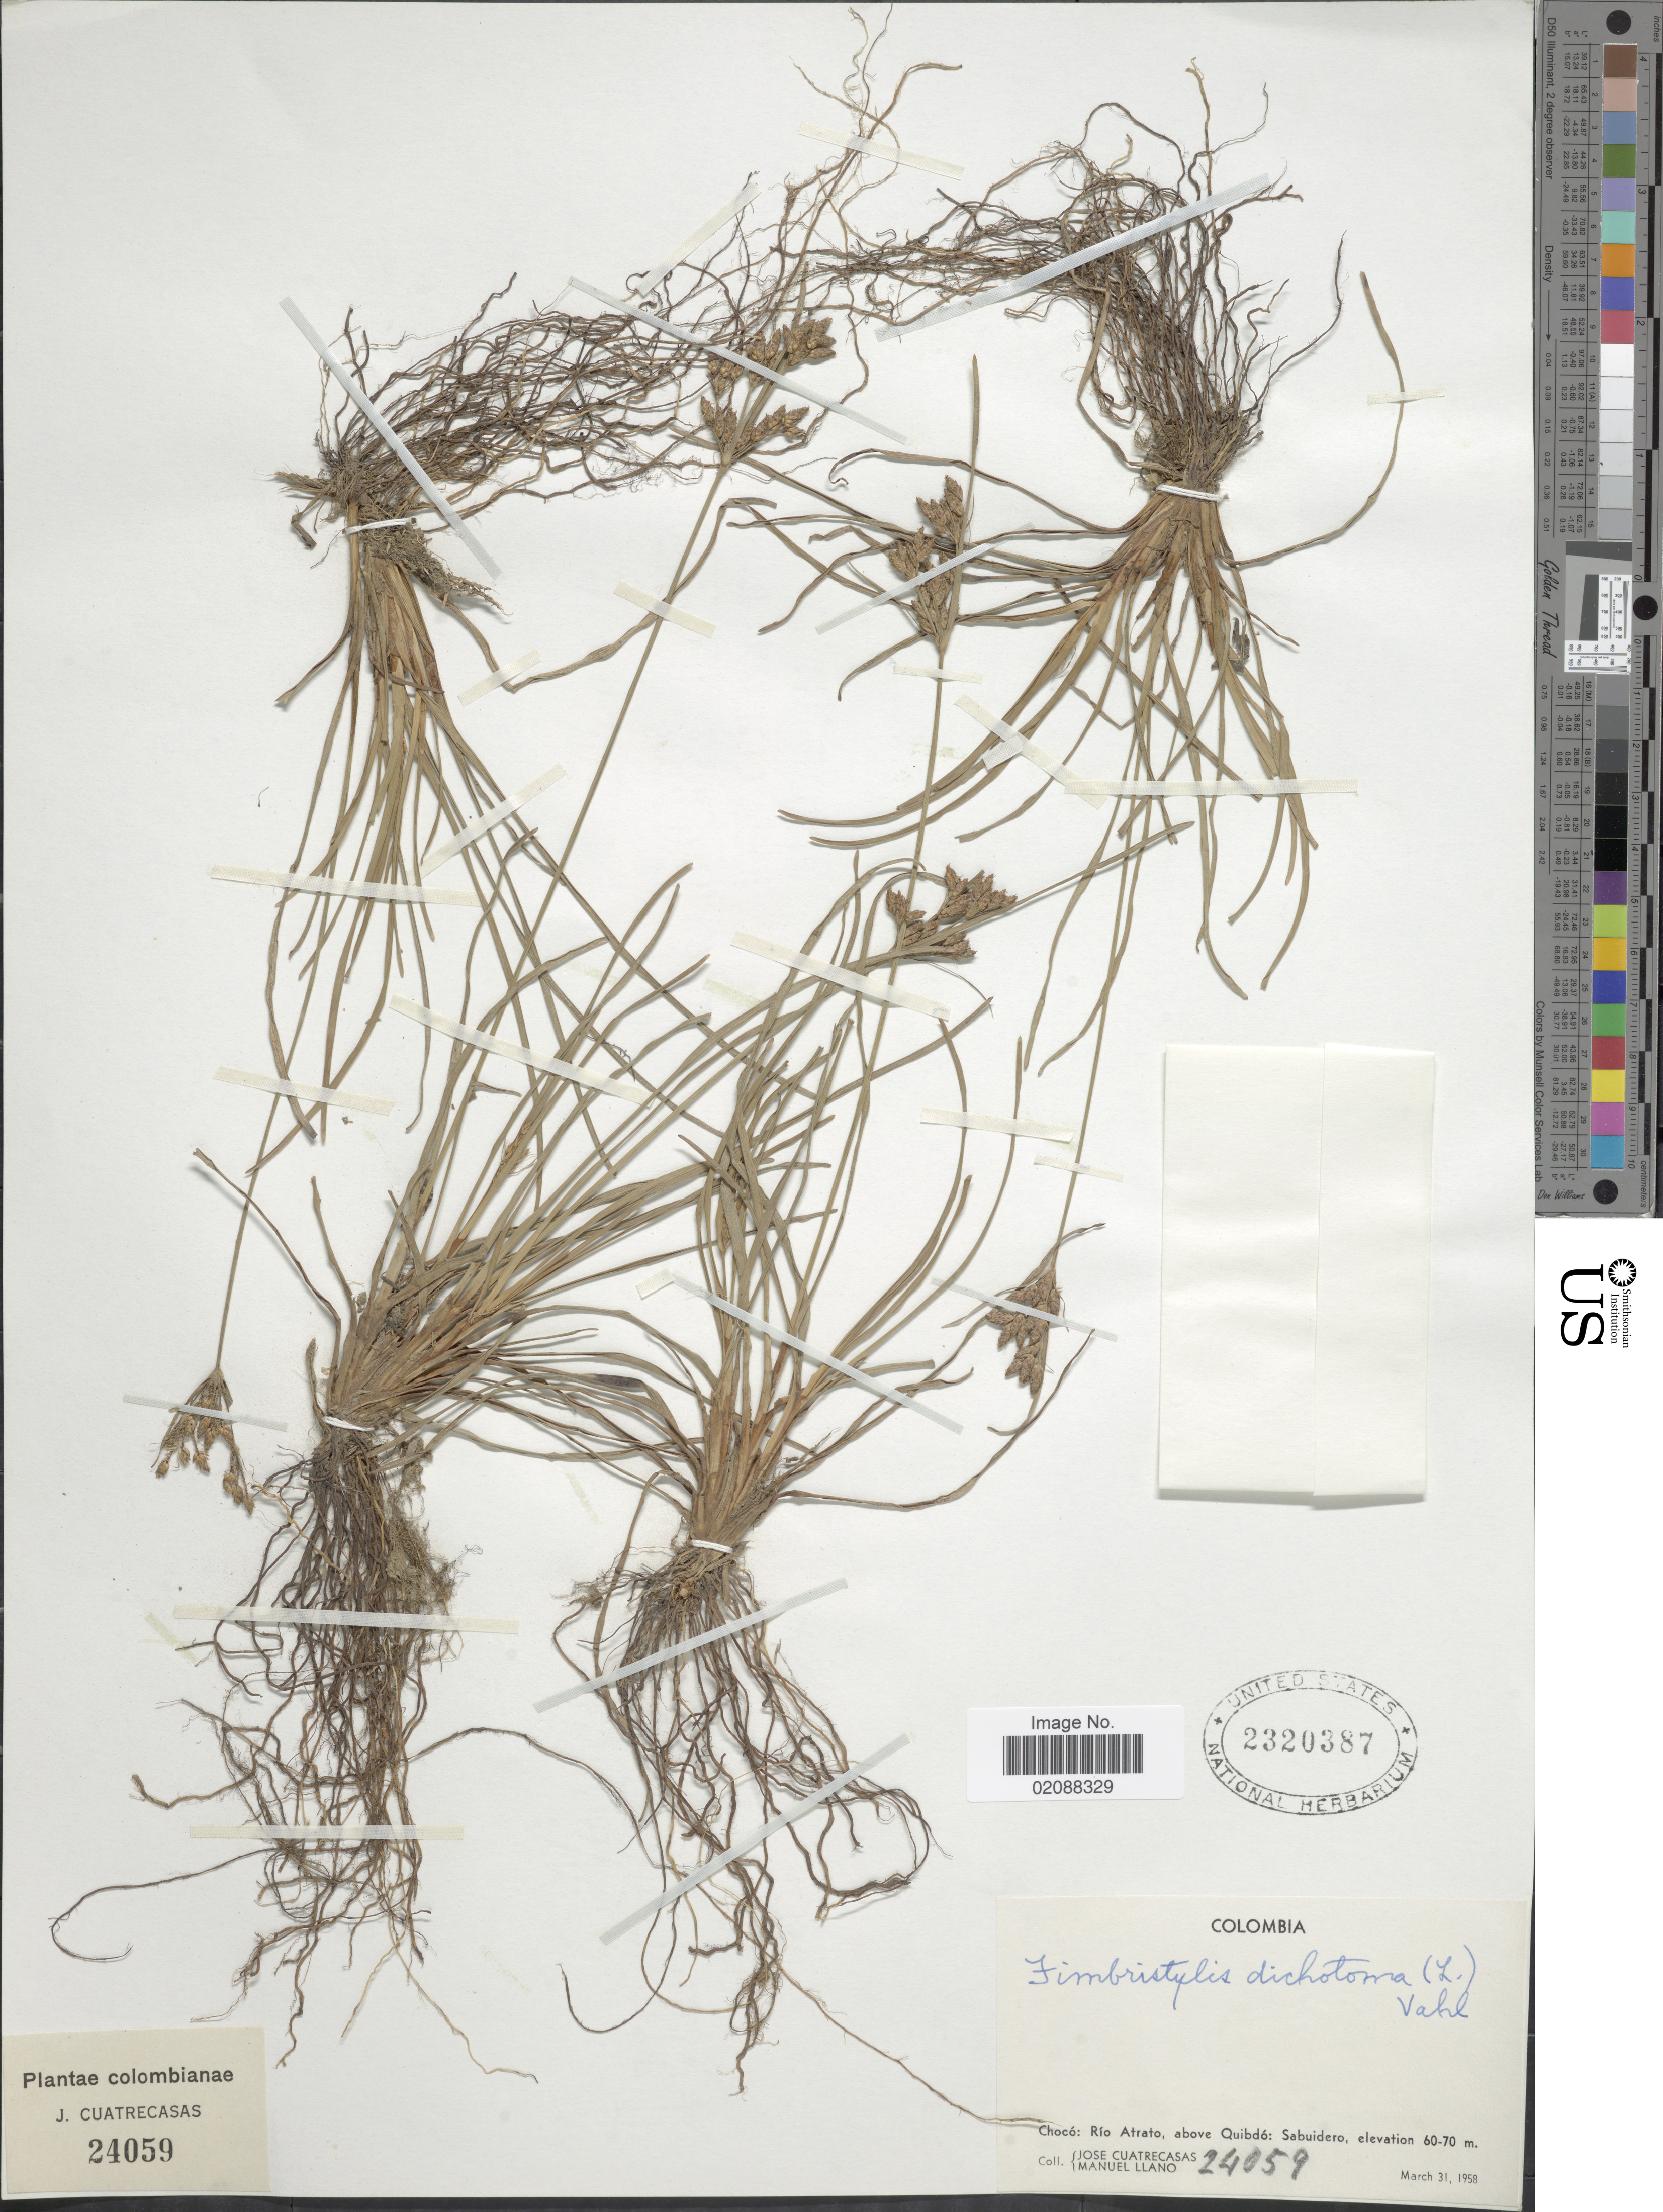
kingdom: Plantae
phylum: Tracheophyta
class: Liliopsida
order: Poales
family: Cyperaceae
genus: Fimbristylis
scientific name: Fimbristylis dichotoma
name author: (L.) Vahl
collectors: J. Cuatrecasas & M. Llano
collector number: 24059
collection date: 1958-03-31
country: Colombia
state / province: Chocó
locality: Rio Atrato, above Quibdo, Sabuidero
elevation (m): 60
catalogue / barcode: US 2320387